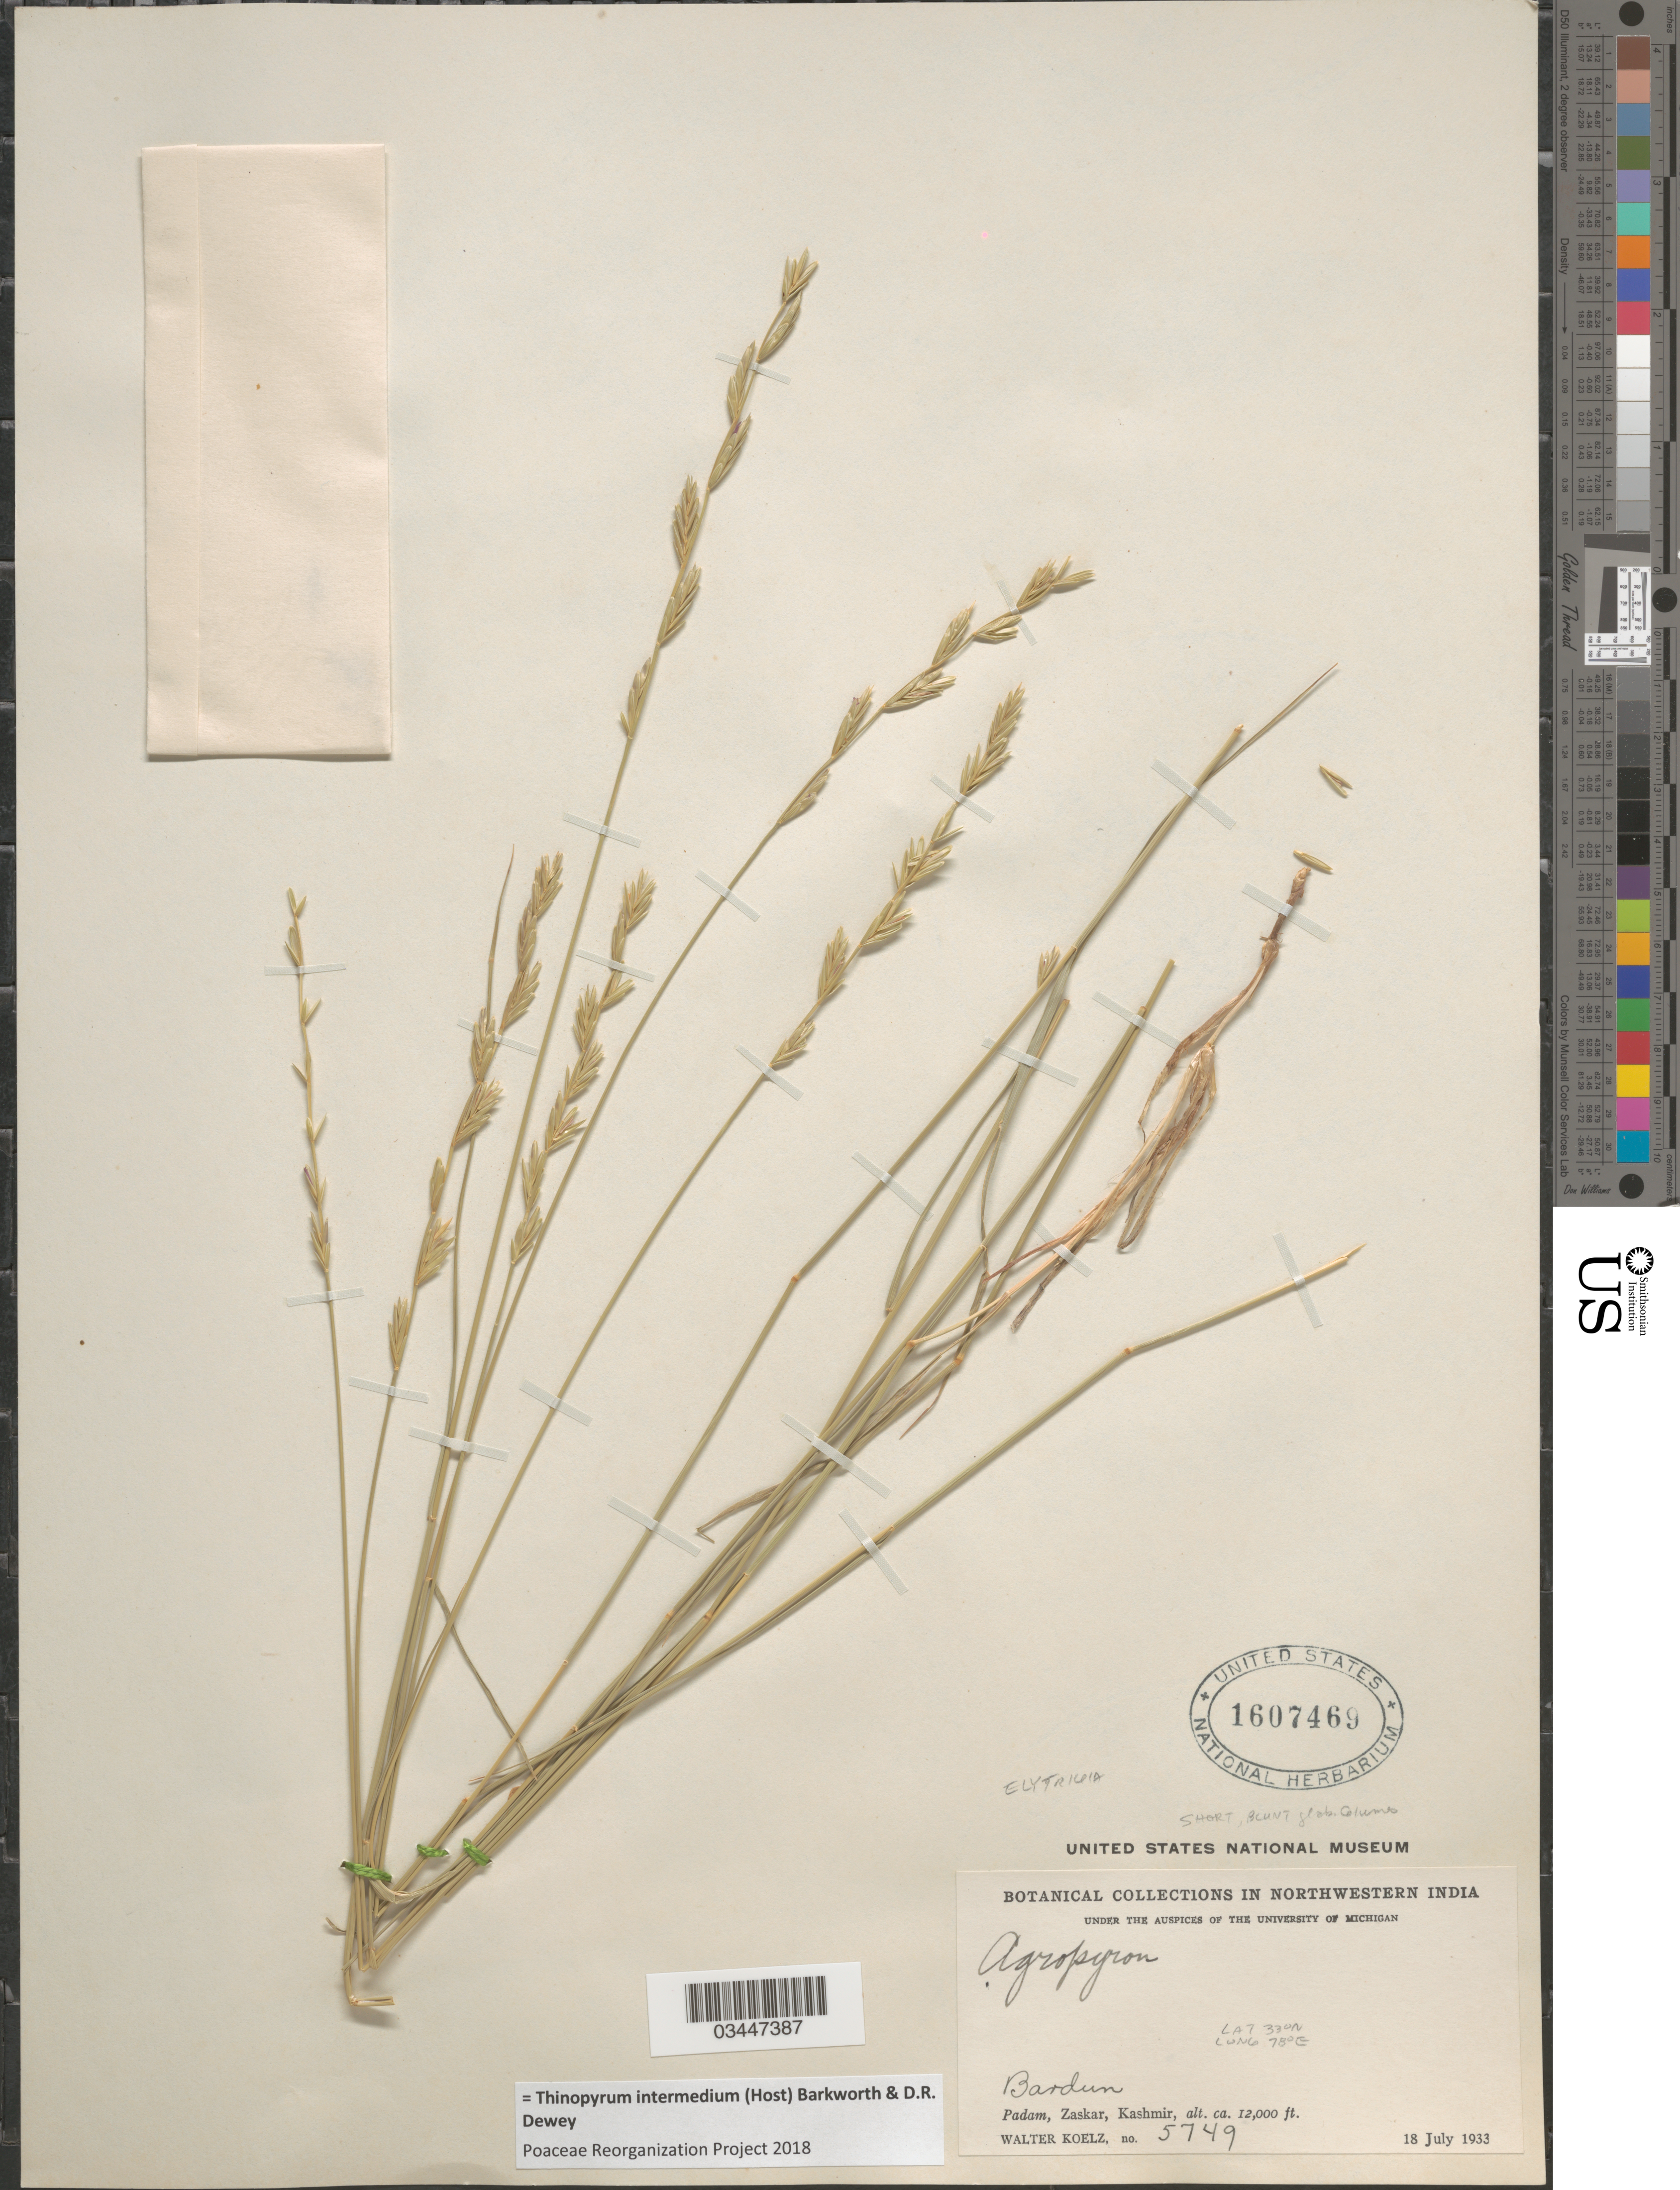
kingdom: Plantae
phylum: Tracheophyta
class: Liliopsida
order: Poales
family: Poaceae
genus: Thinopyrum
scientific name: Thinopyrum intermedium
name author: (Host) Barkworth & Dewey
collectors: W. N. Koelz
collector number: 5749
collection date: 1933-07-18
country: India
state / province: Jammu and Kashmir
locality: Northwestern India. Bardun. Padam, Zaskar, Kashmir.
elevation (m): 366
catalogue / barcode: US 1607469